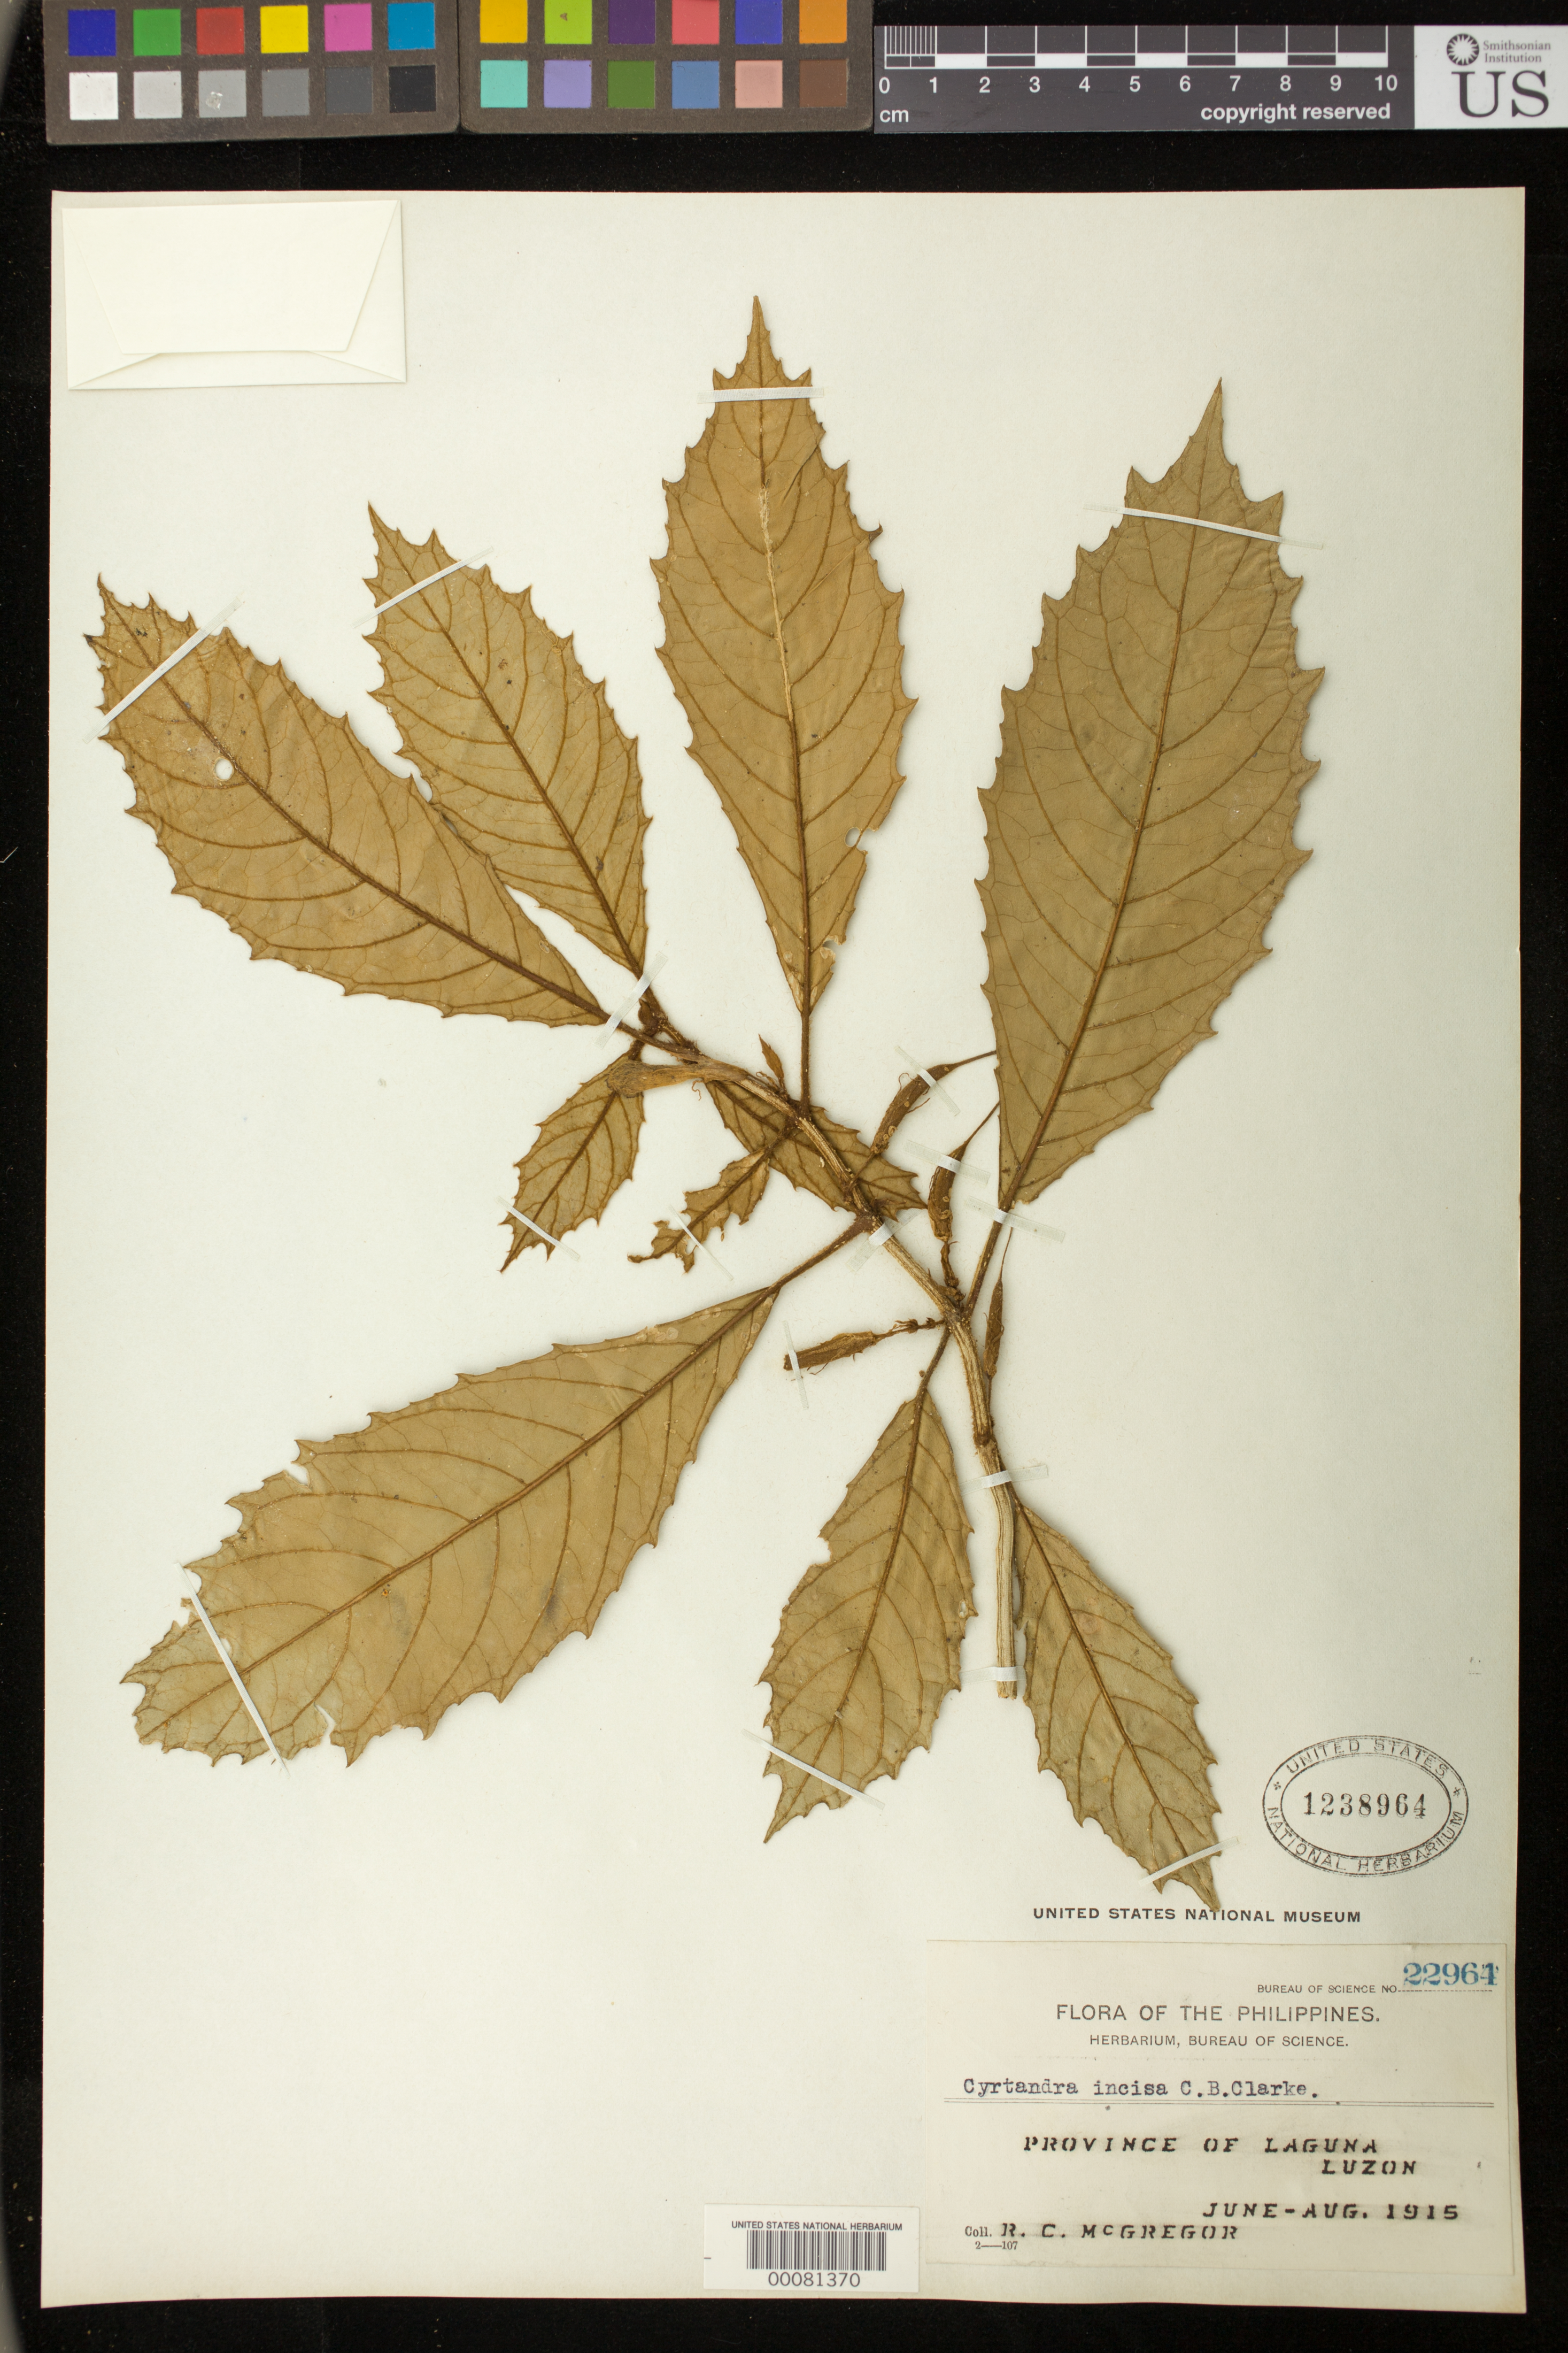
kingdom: Plantae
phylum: Tracheophyta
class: Magnoliopsida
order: Lamiales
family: Gesneriaceae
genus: Cyrtandra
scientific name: Cyrtandra incisa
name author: C.B. Clarke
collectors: R. C. McGregor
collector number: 22964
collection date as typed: Jun-Aug 1915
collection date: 1915-06/1915-08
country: Philippines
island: Luzon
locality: Laguna,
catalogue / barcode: US 1238964